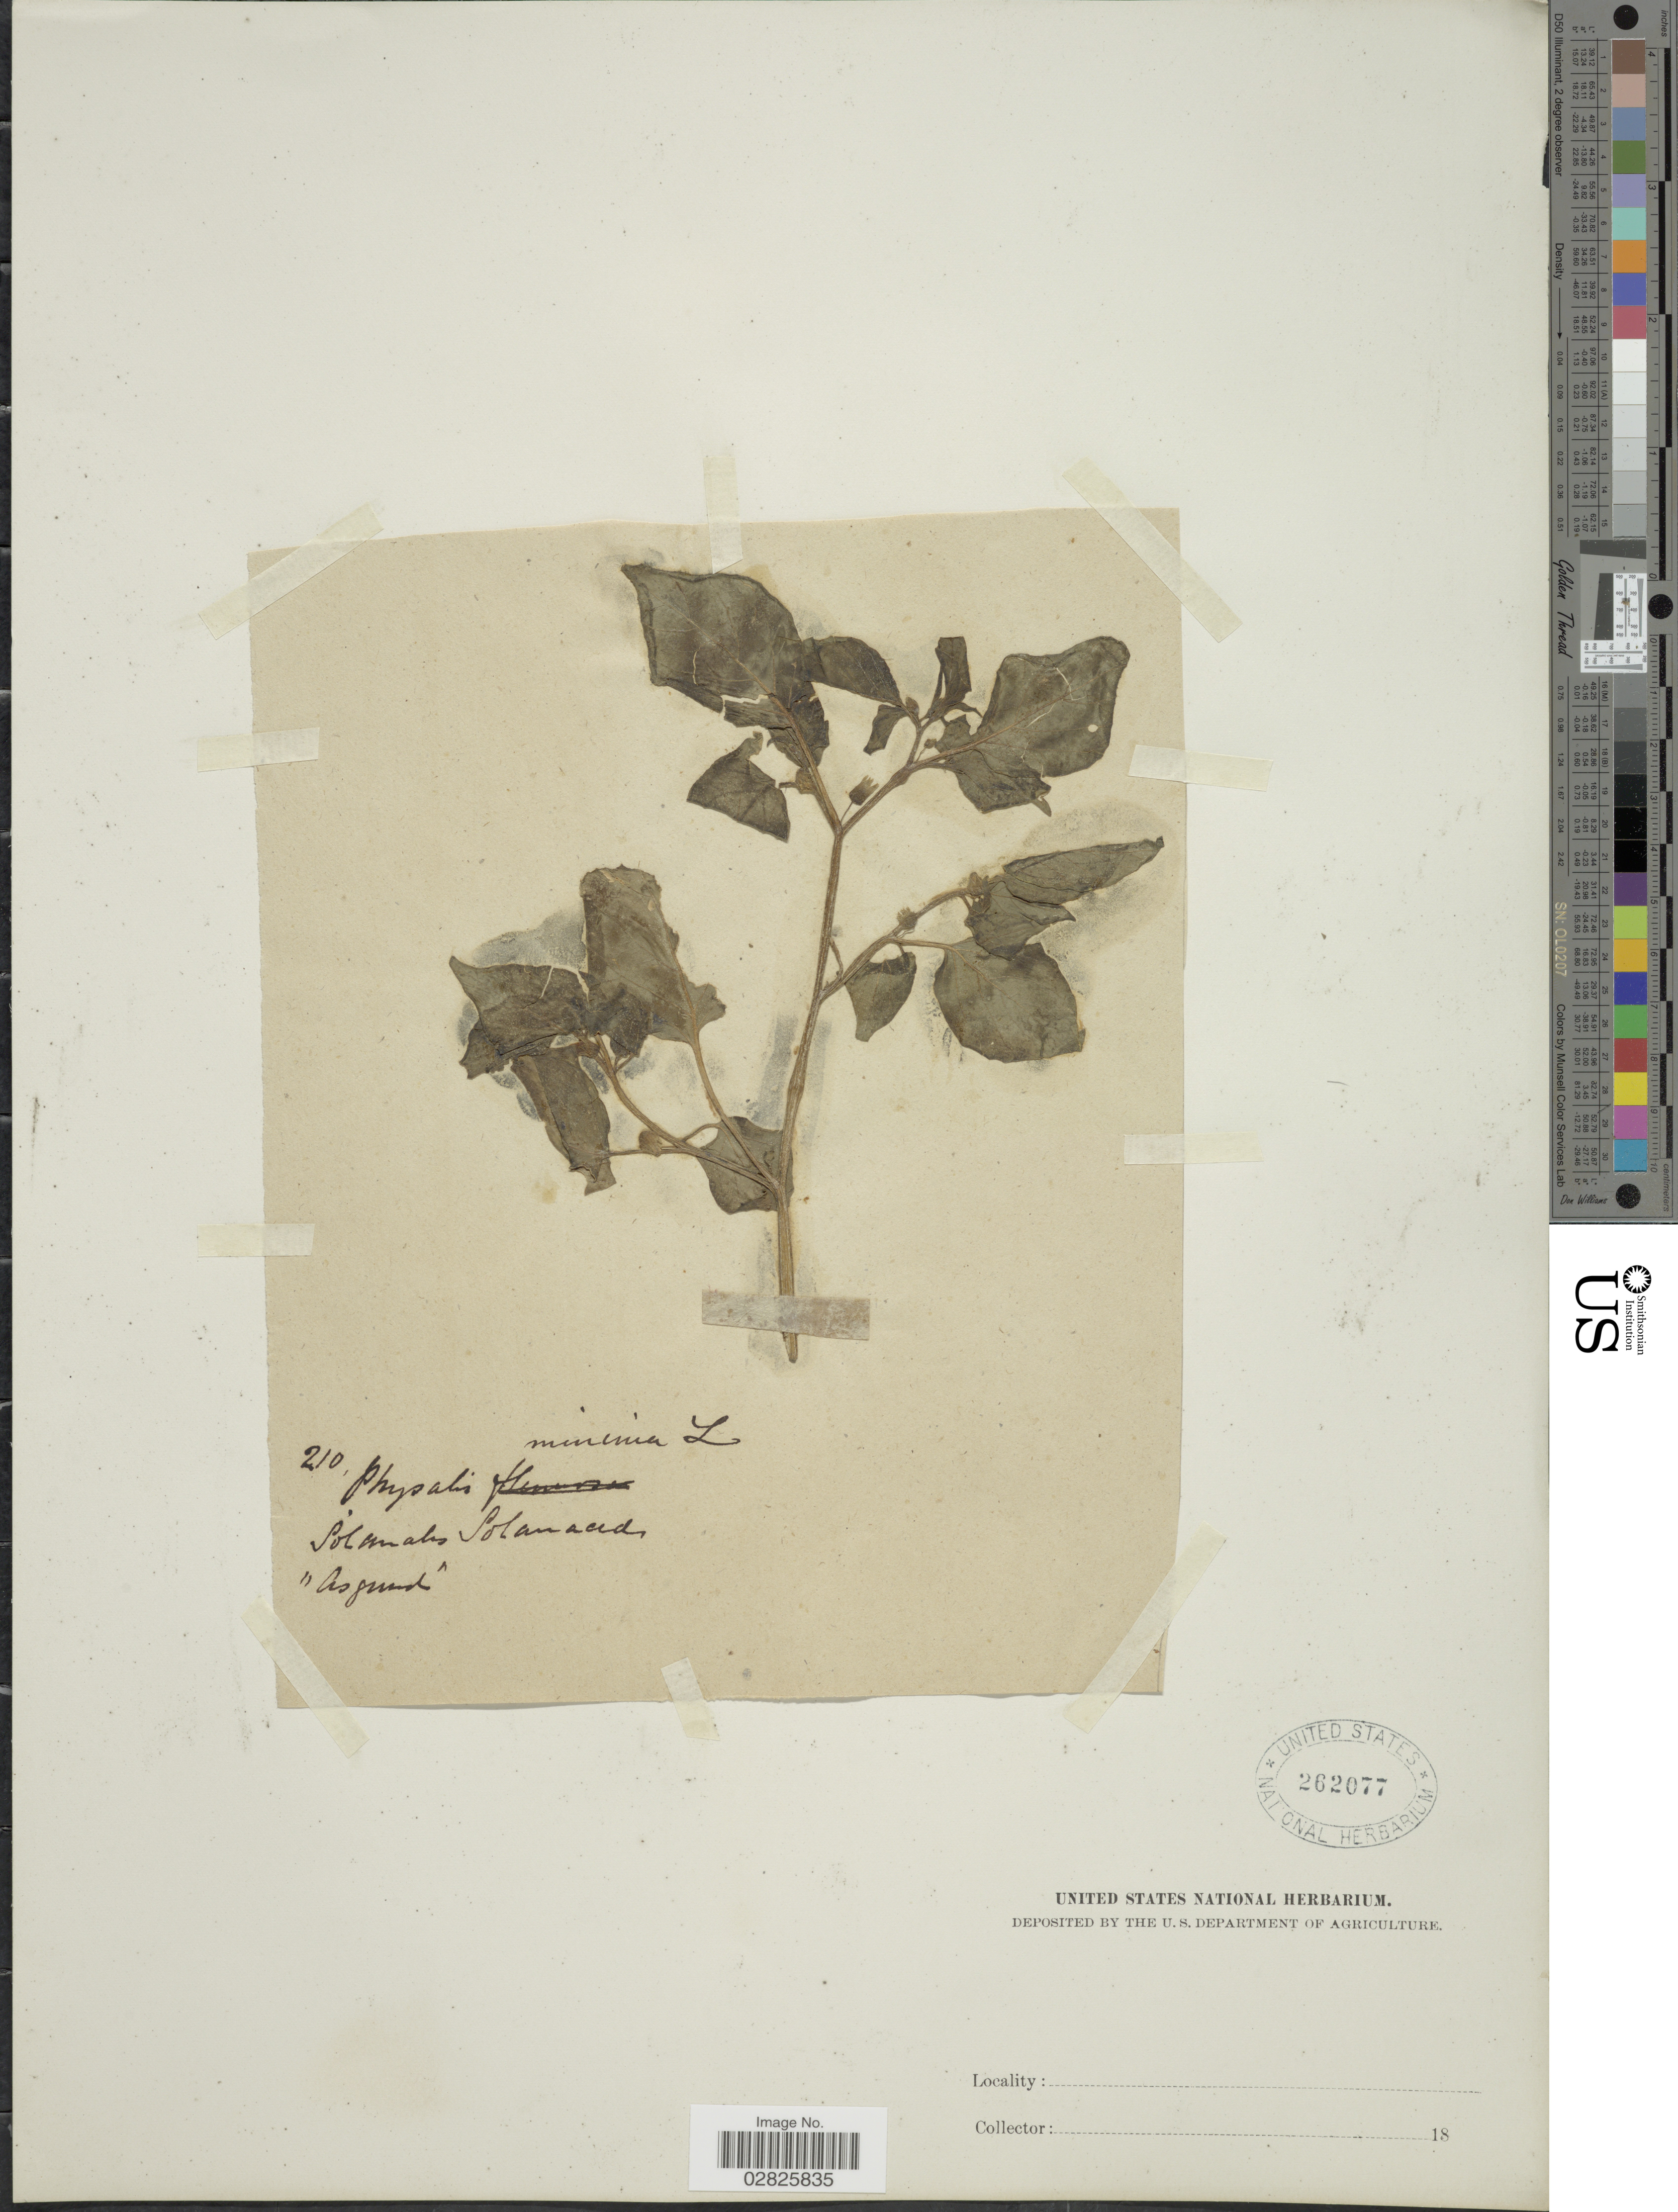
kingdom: Plantae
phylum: Tracheophyta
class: Magnoliopsida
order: Solanales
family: Solanaceae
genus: Physalis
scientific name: Physalis minima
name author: L.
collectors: ex herb. United States National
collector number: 210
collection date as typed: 18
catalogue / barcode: US 262077